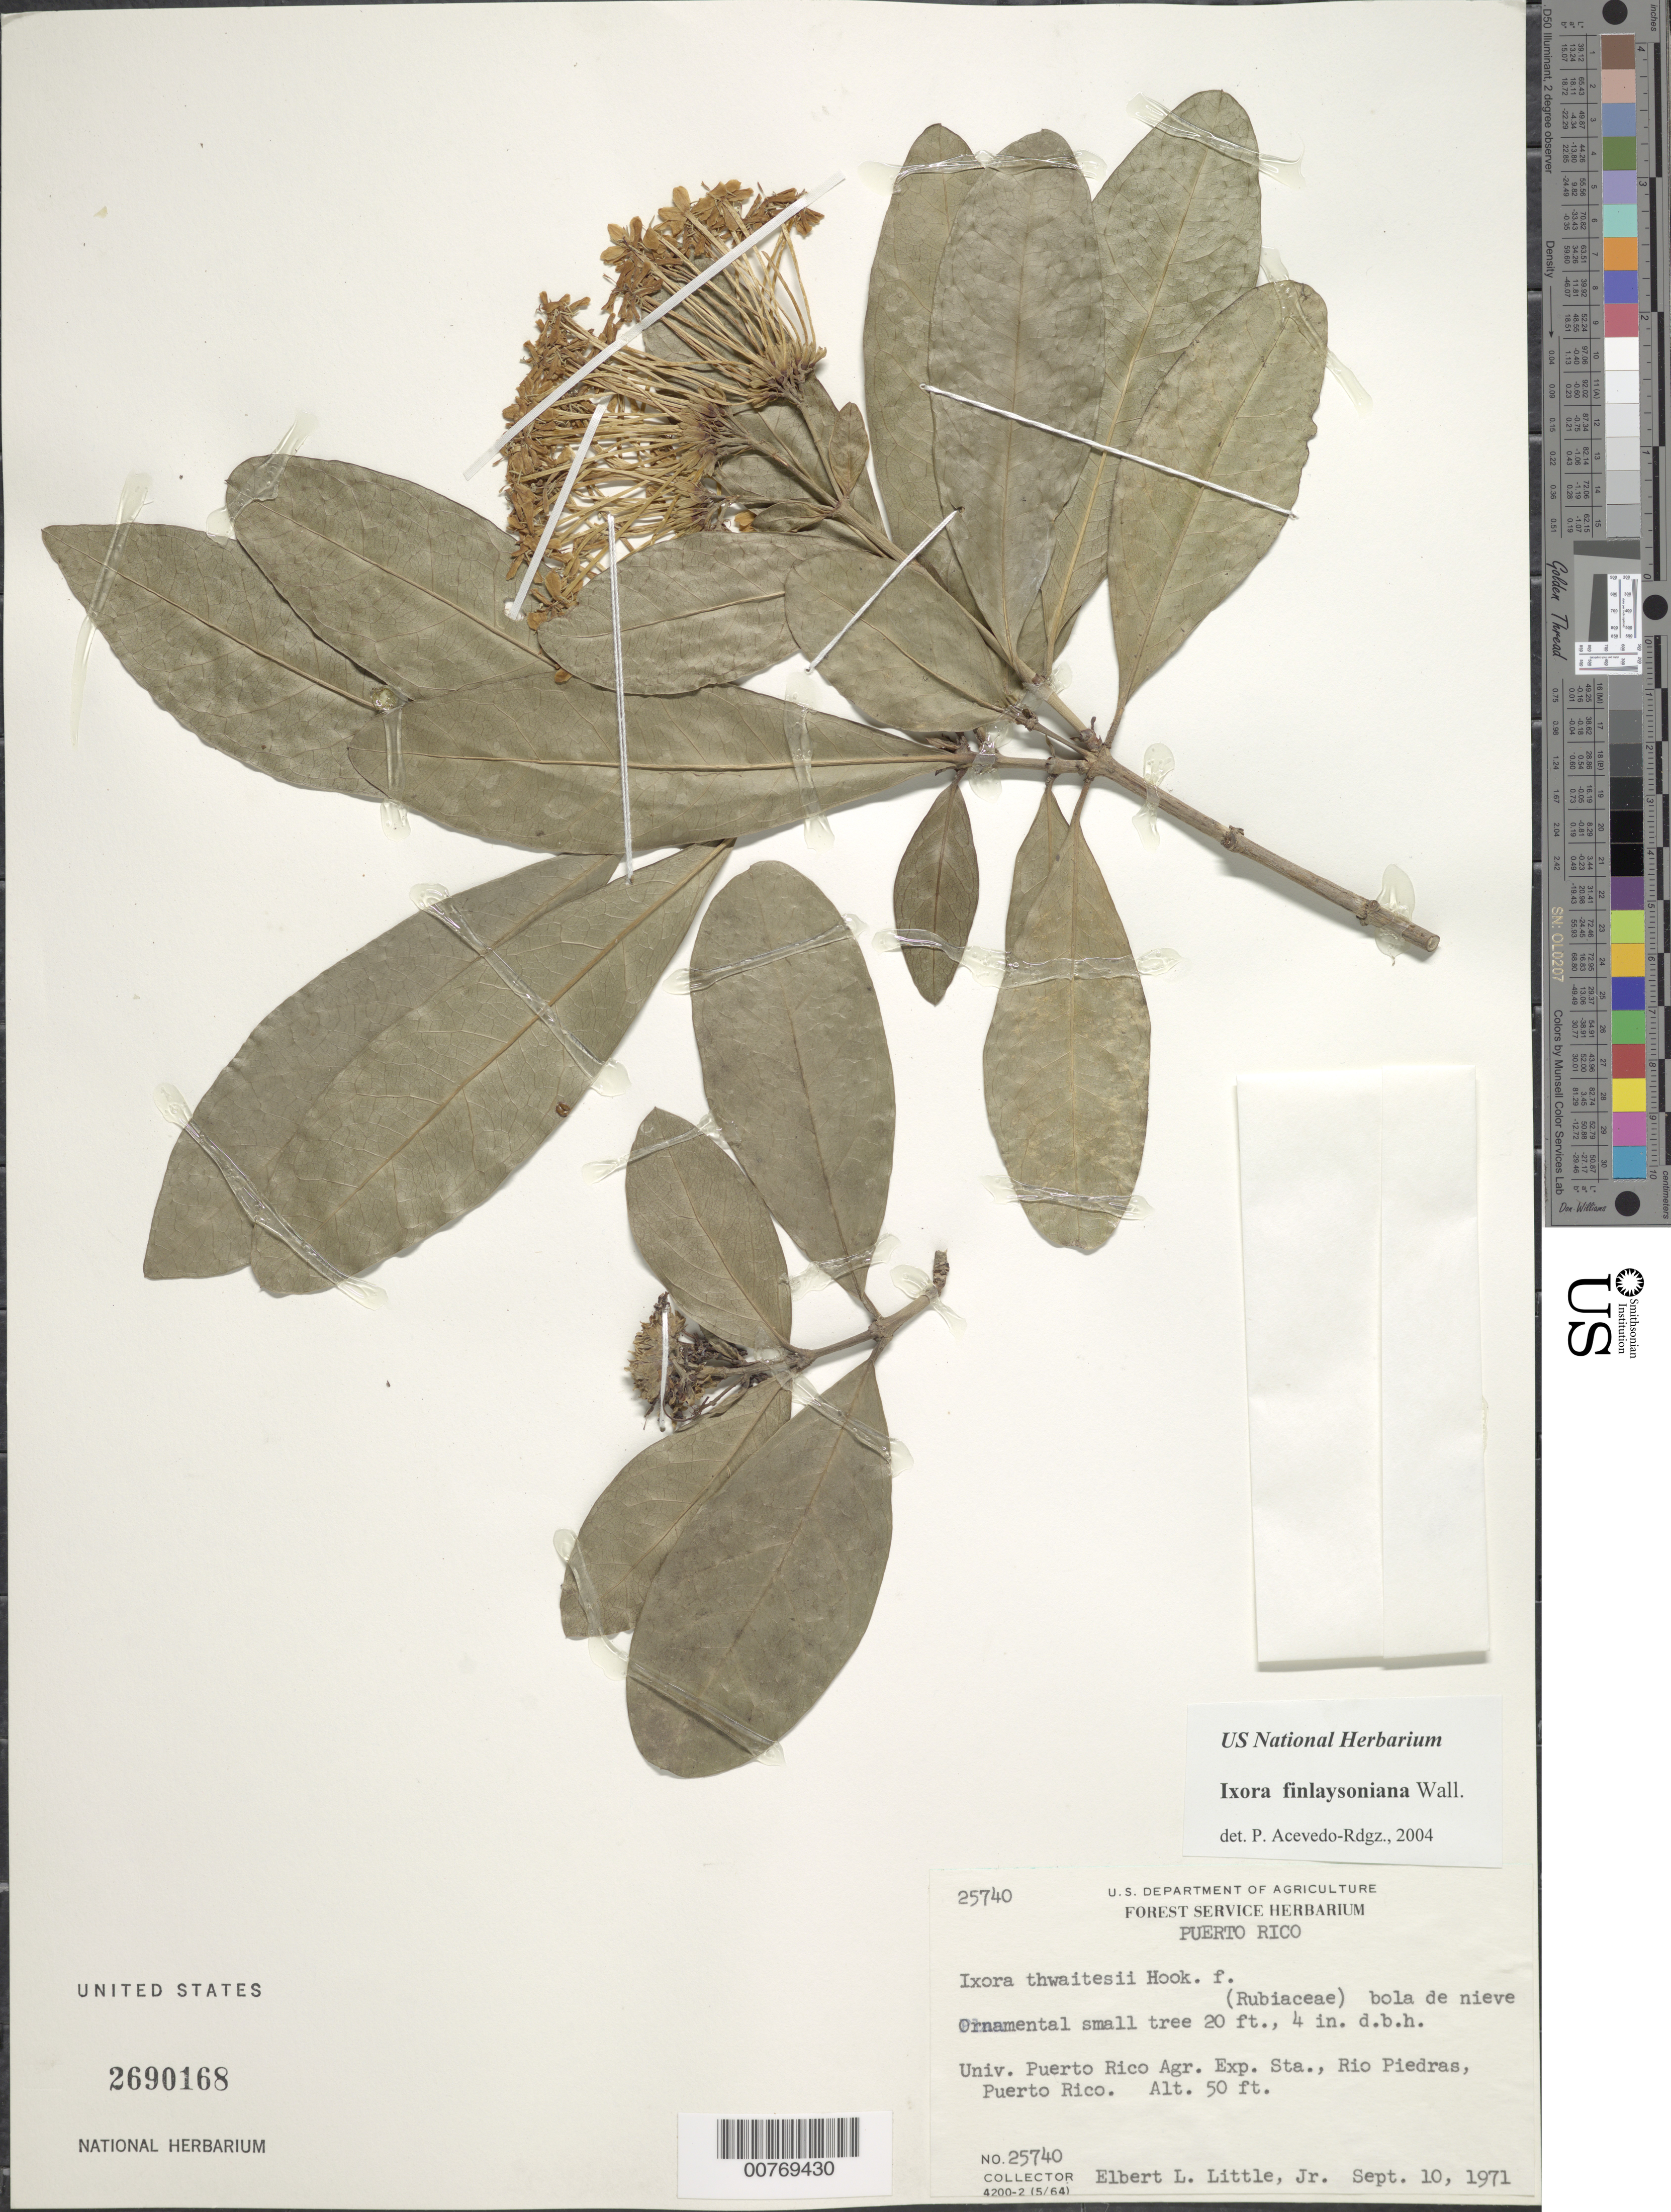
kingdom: Plantae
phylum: Tracheophyta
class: Magnoliopsida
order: Gentianales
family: Rubiaceae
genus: Ixora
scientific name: Ixora finlaysoniana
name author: Wall. ex G. Don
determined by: Acevedo-Rodríguez, P., (BOT), Smithsonian Institution - National Museum of Natural History (UNITED STATES)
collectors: E. L. Little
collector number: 25740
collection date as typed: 10 Sep 1971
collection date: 1971-09-10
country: Puerto Rico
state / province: San Juan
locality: University Puerto Rico Agricultural Experimental Station, Río Piedras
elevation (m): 15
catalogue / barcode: US 2690168